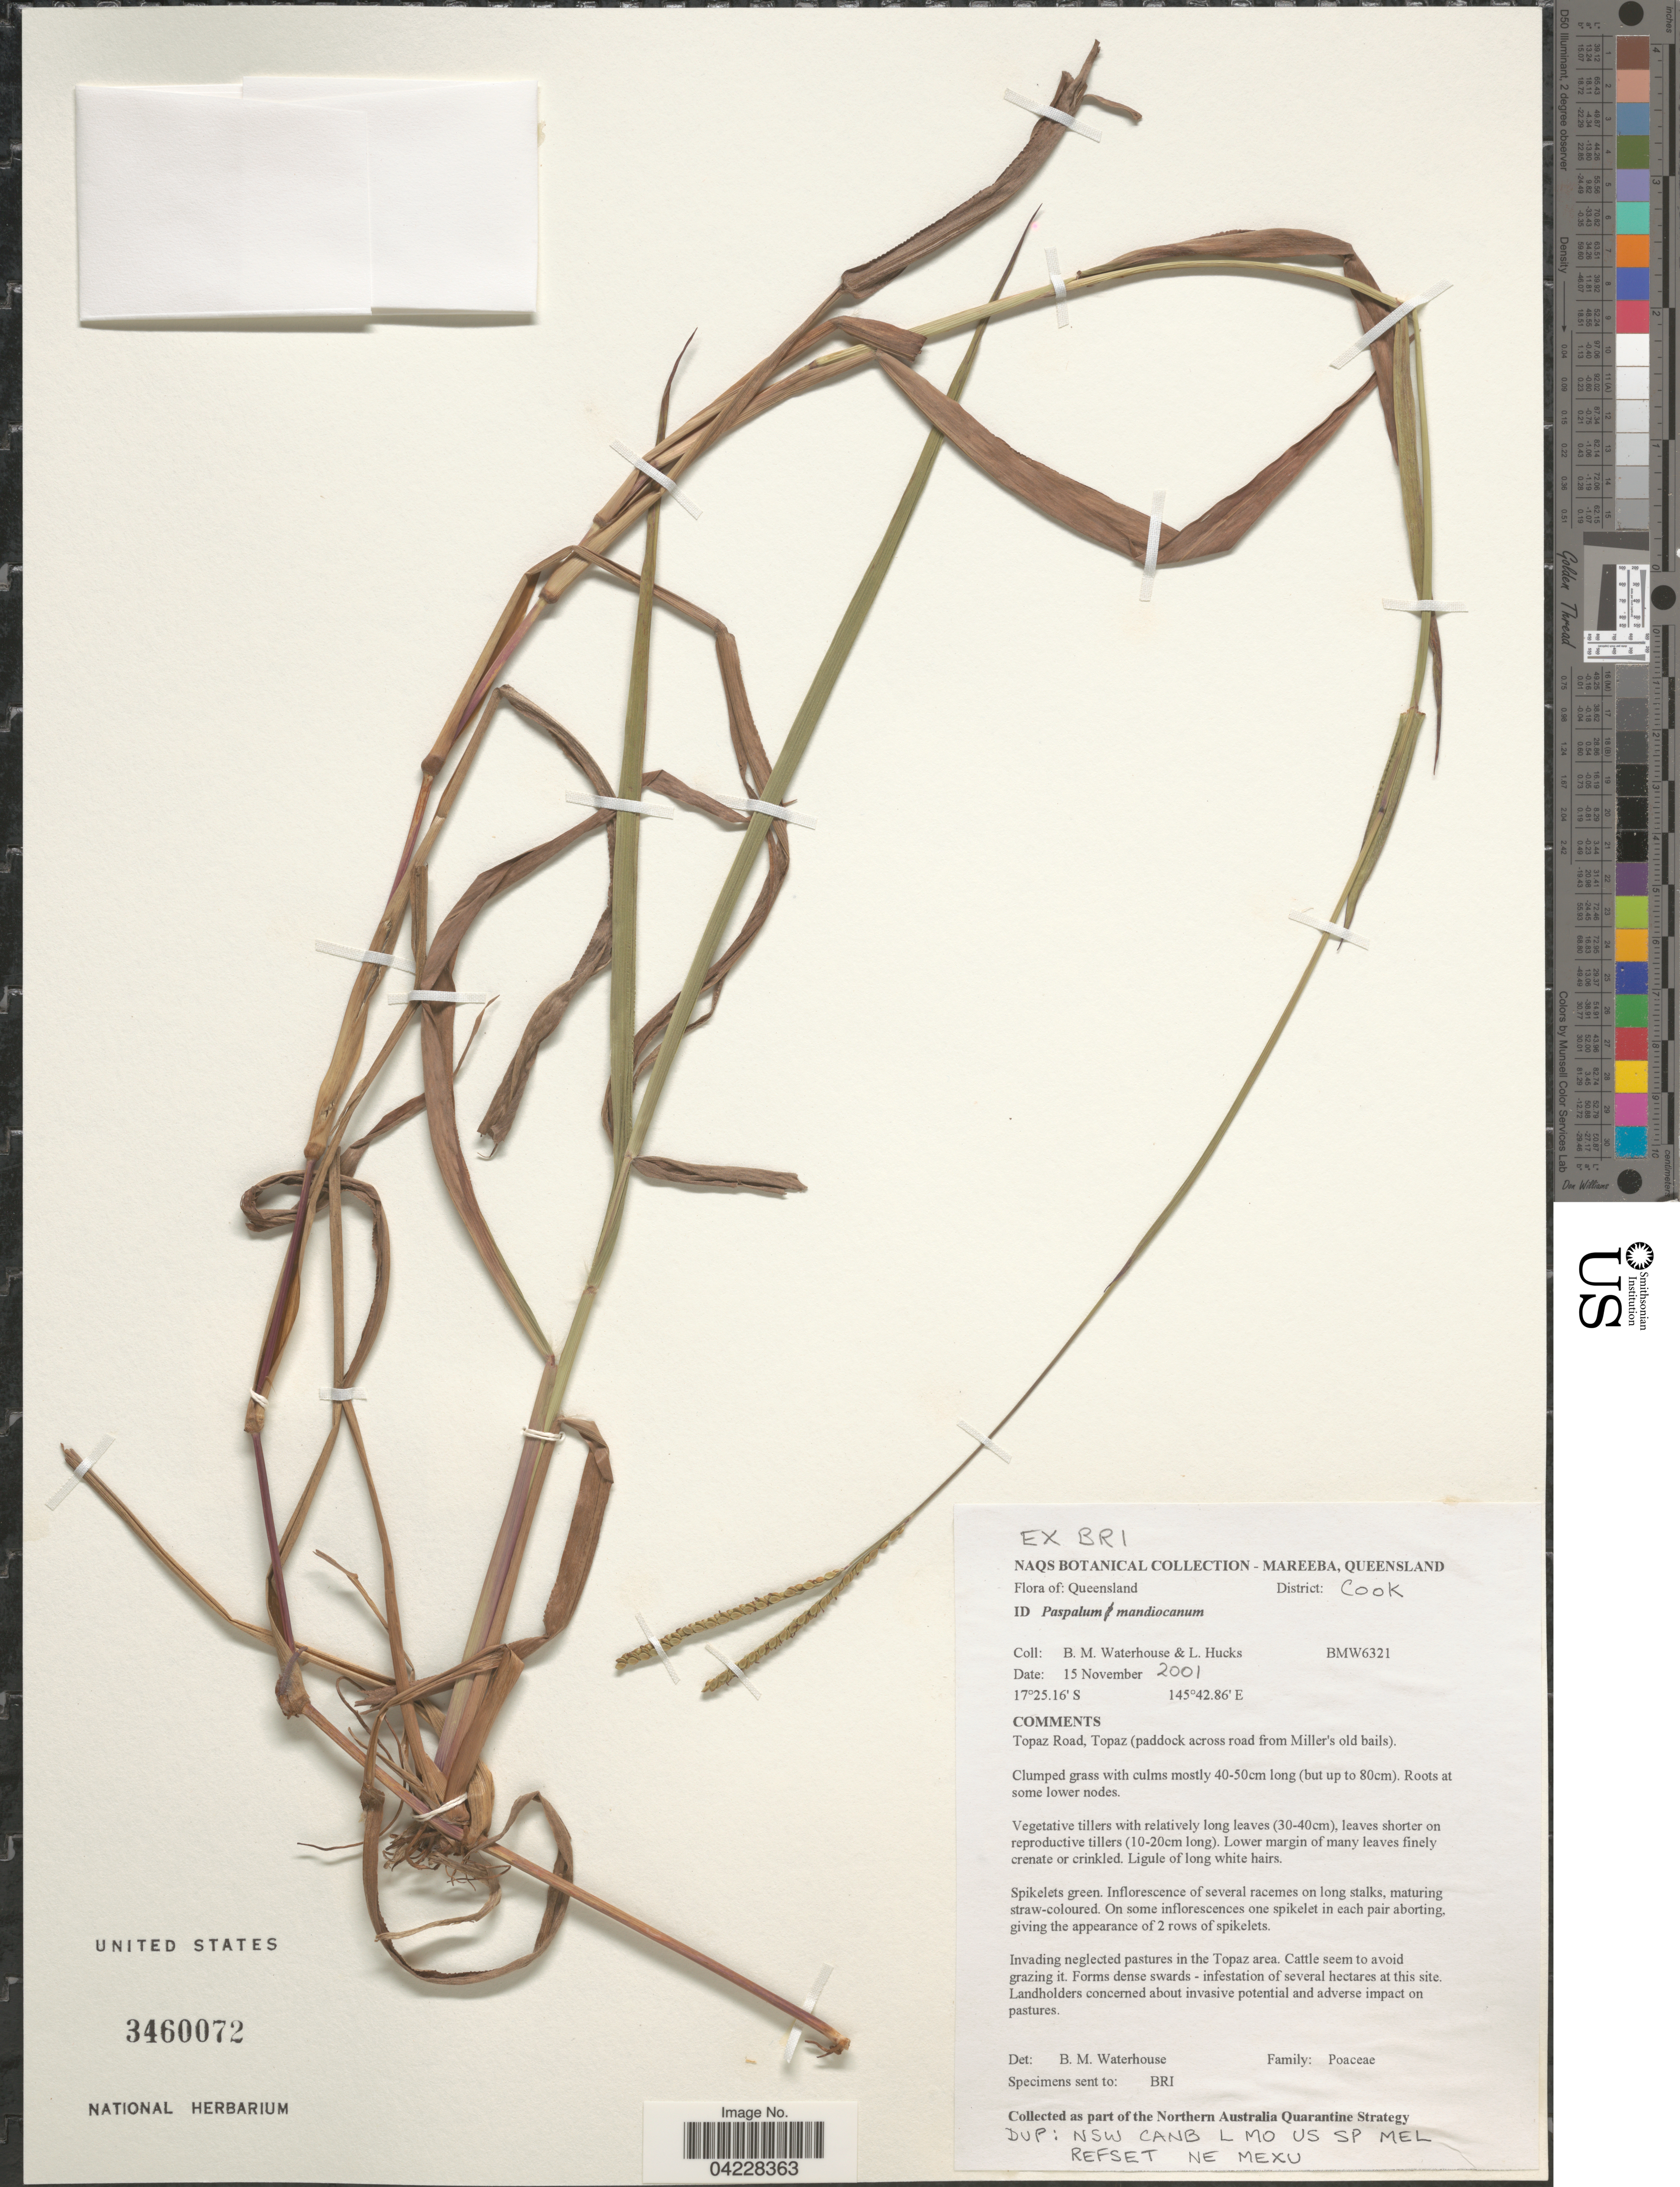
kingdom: Plantae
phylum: Tracheophyta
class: Liliopsida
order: Poales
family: Poaceae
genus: Paspalum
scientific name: Paspalum mandiocanum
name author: Trin.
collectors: B. Waterhouse & L. Hucks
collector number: BMW6321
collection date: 2001-11-15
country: Australia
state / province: Queensland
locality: District: Cook. Topaz Road, Topaz (paddock across road from Miller's old bails).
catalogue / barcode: US 3460072